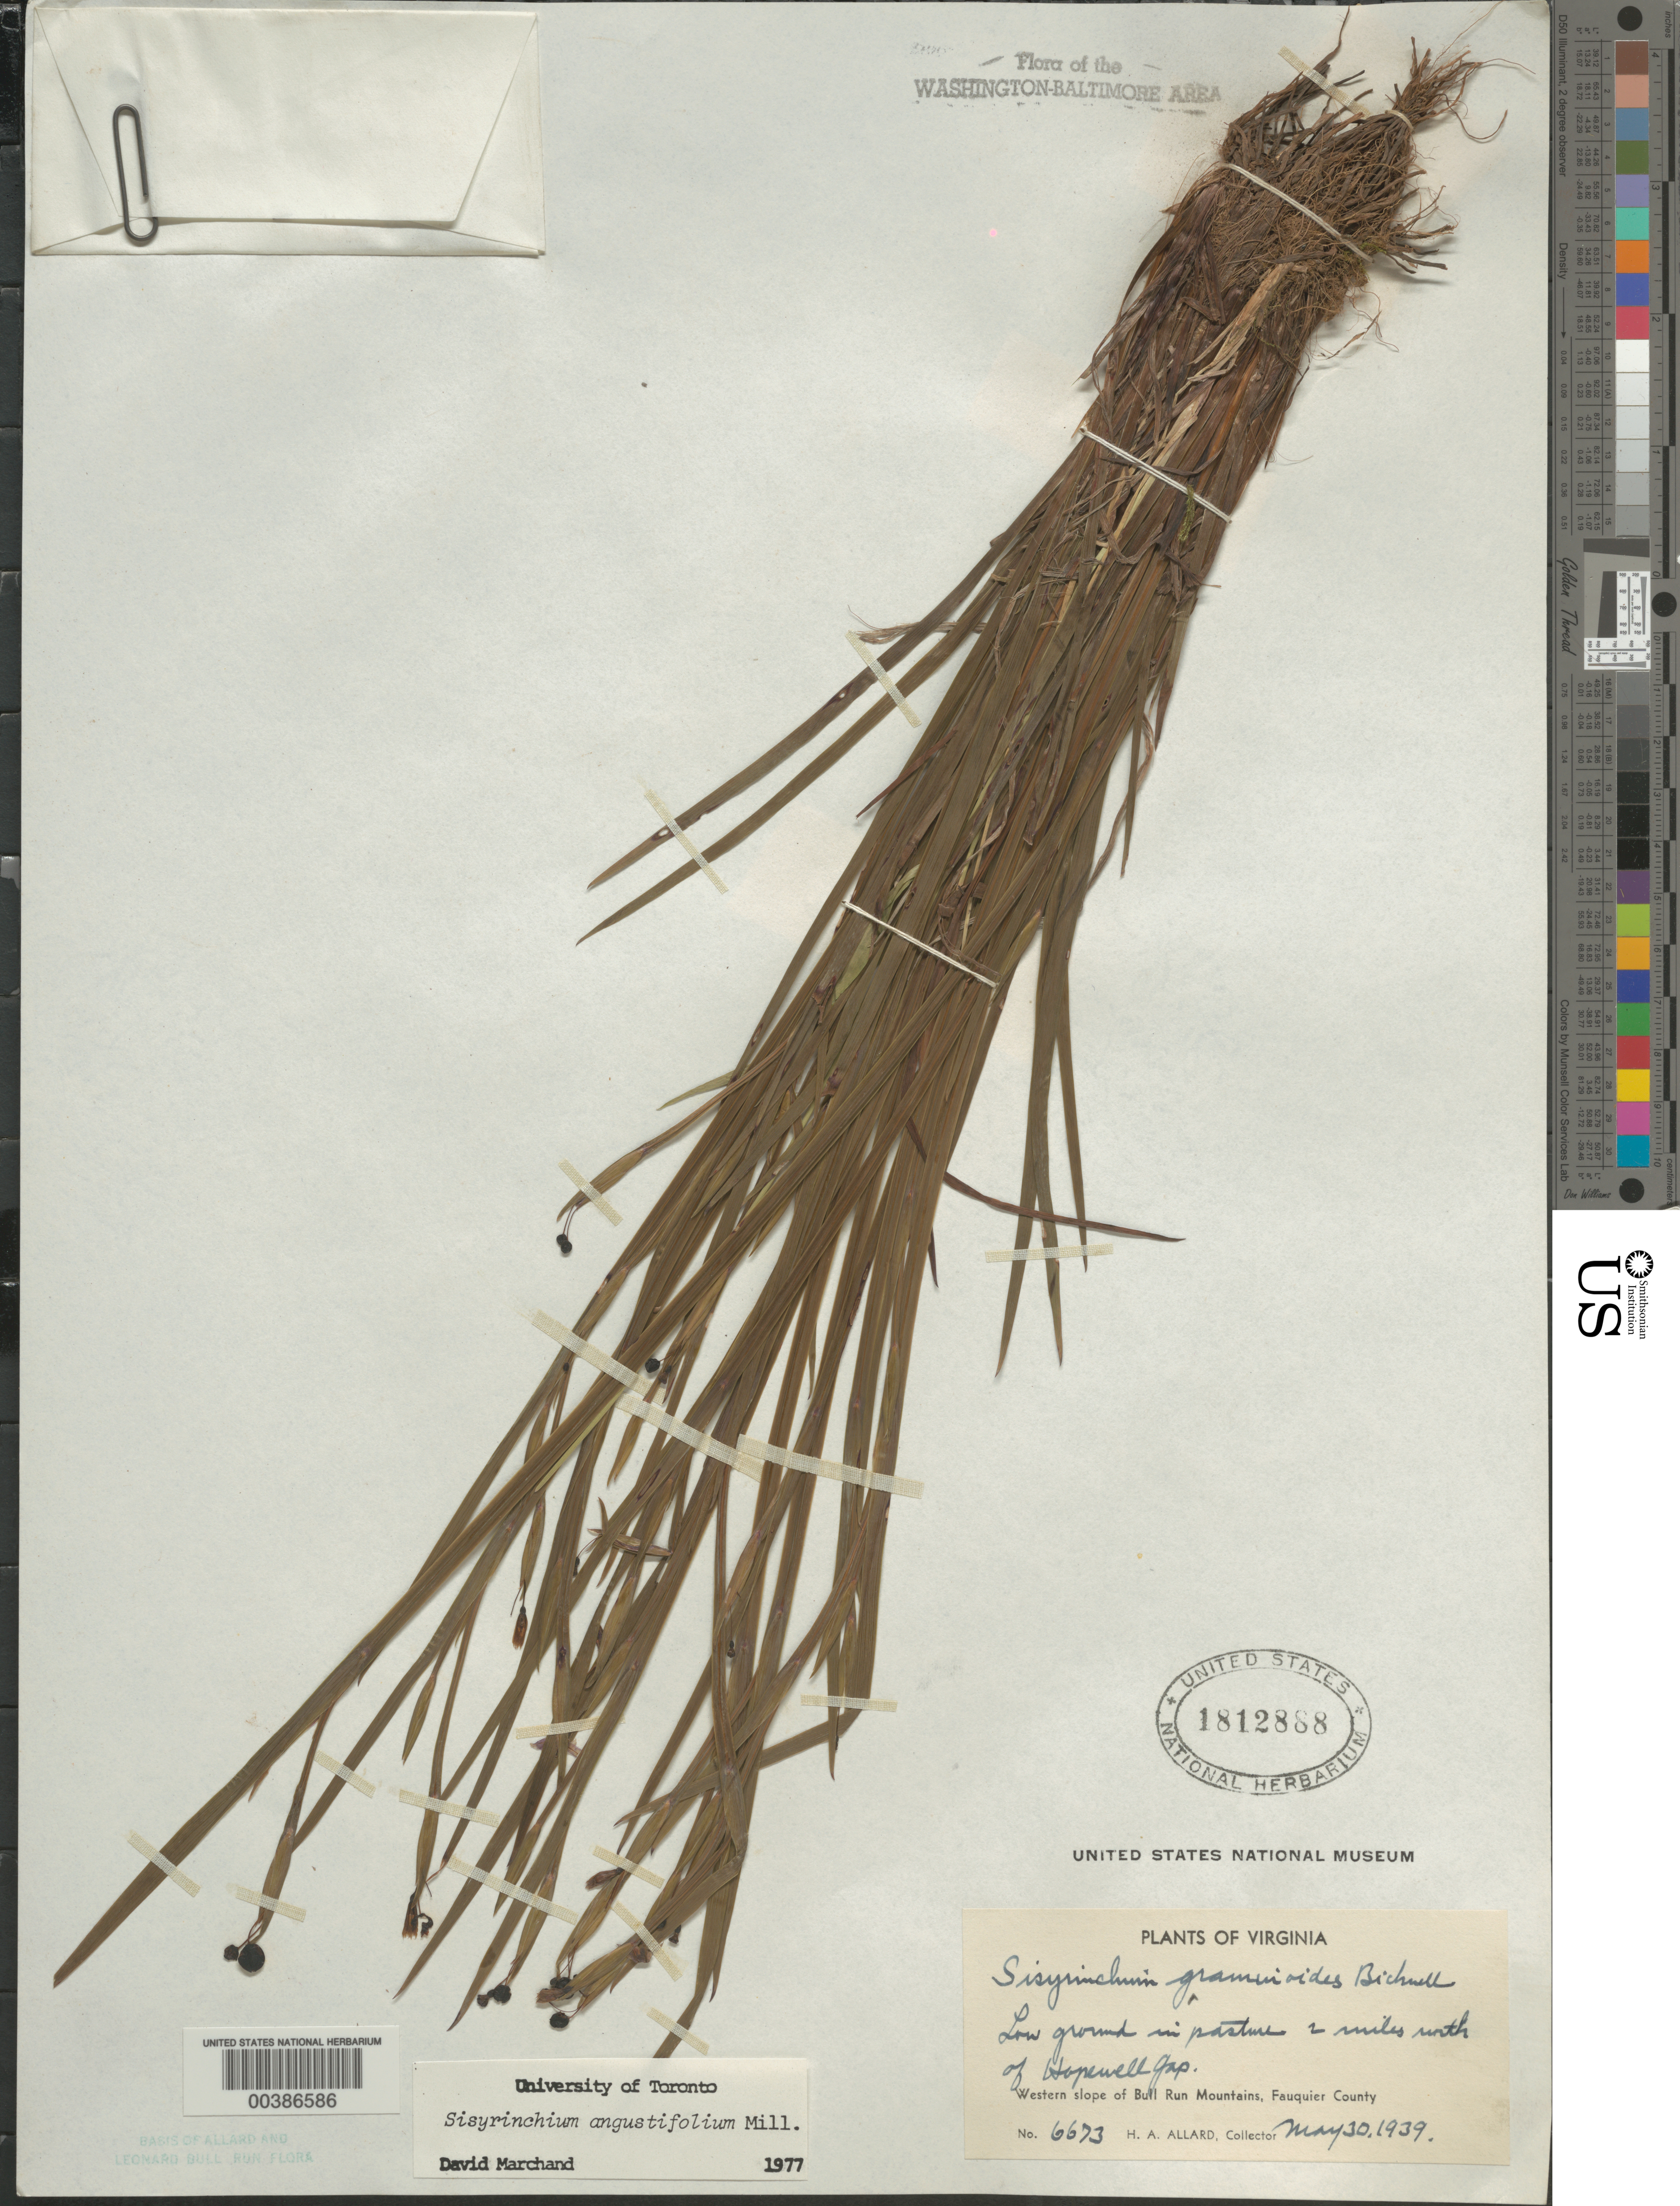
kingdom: Plantae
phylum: Tracheophyta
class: Liliopsida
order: Asparagales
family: Iridaceae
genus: Sisyrinchium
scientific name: Sisyrinchium angustifolium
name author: Mill.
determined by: Marchand, D.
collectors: H. A. Allard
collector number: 6673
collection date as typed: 30 May 1939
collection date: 1939-05-30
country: United States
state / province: Virginia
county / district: Fauquier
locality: North of Hopewell Gap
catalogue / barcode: US 1812888